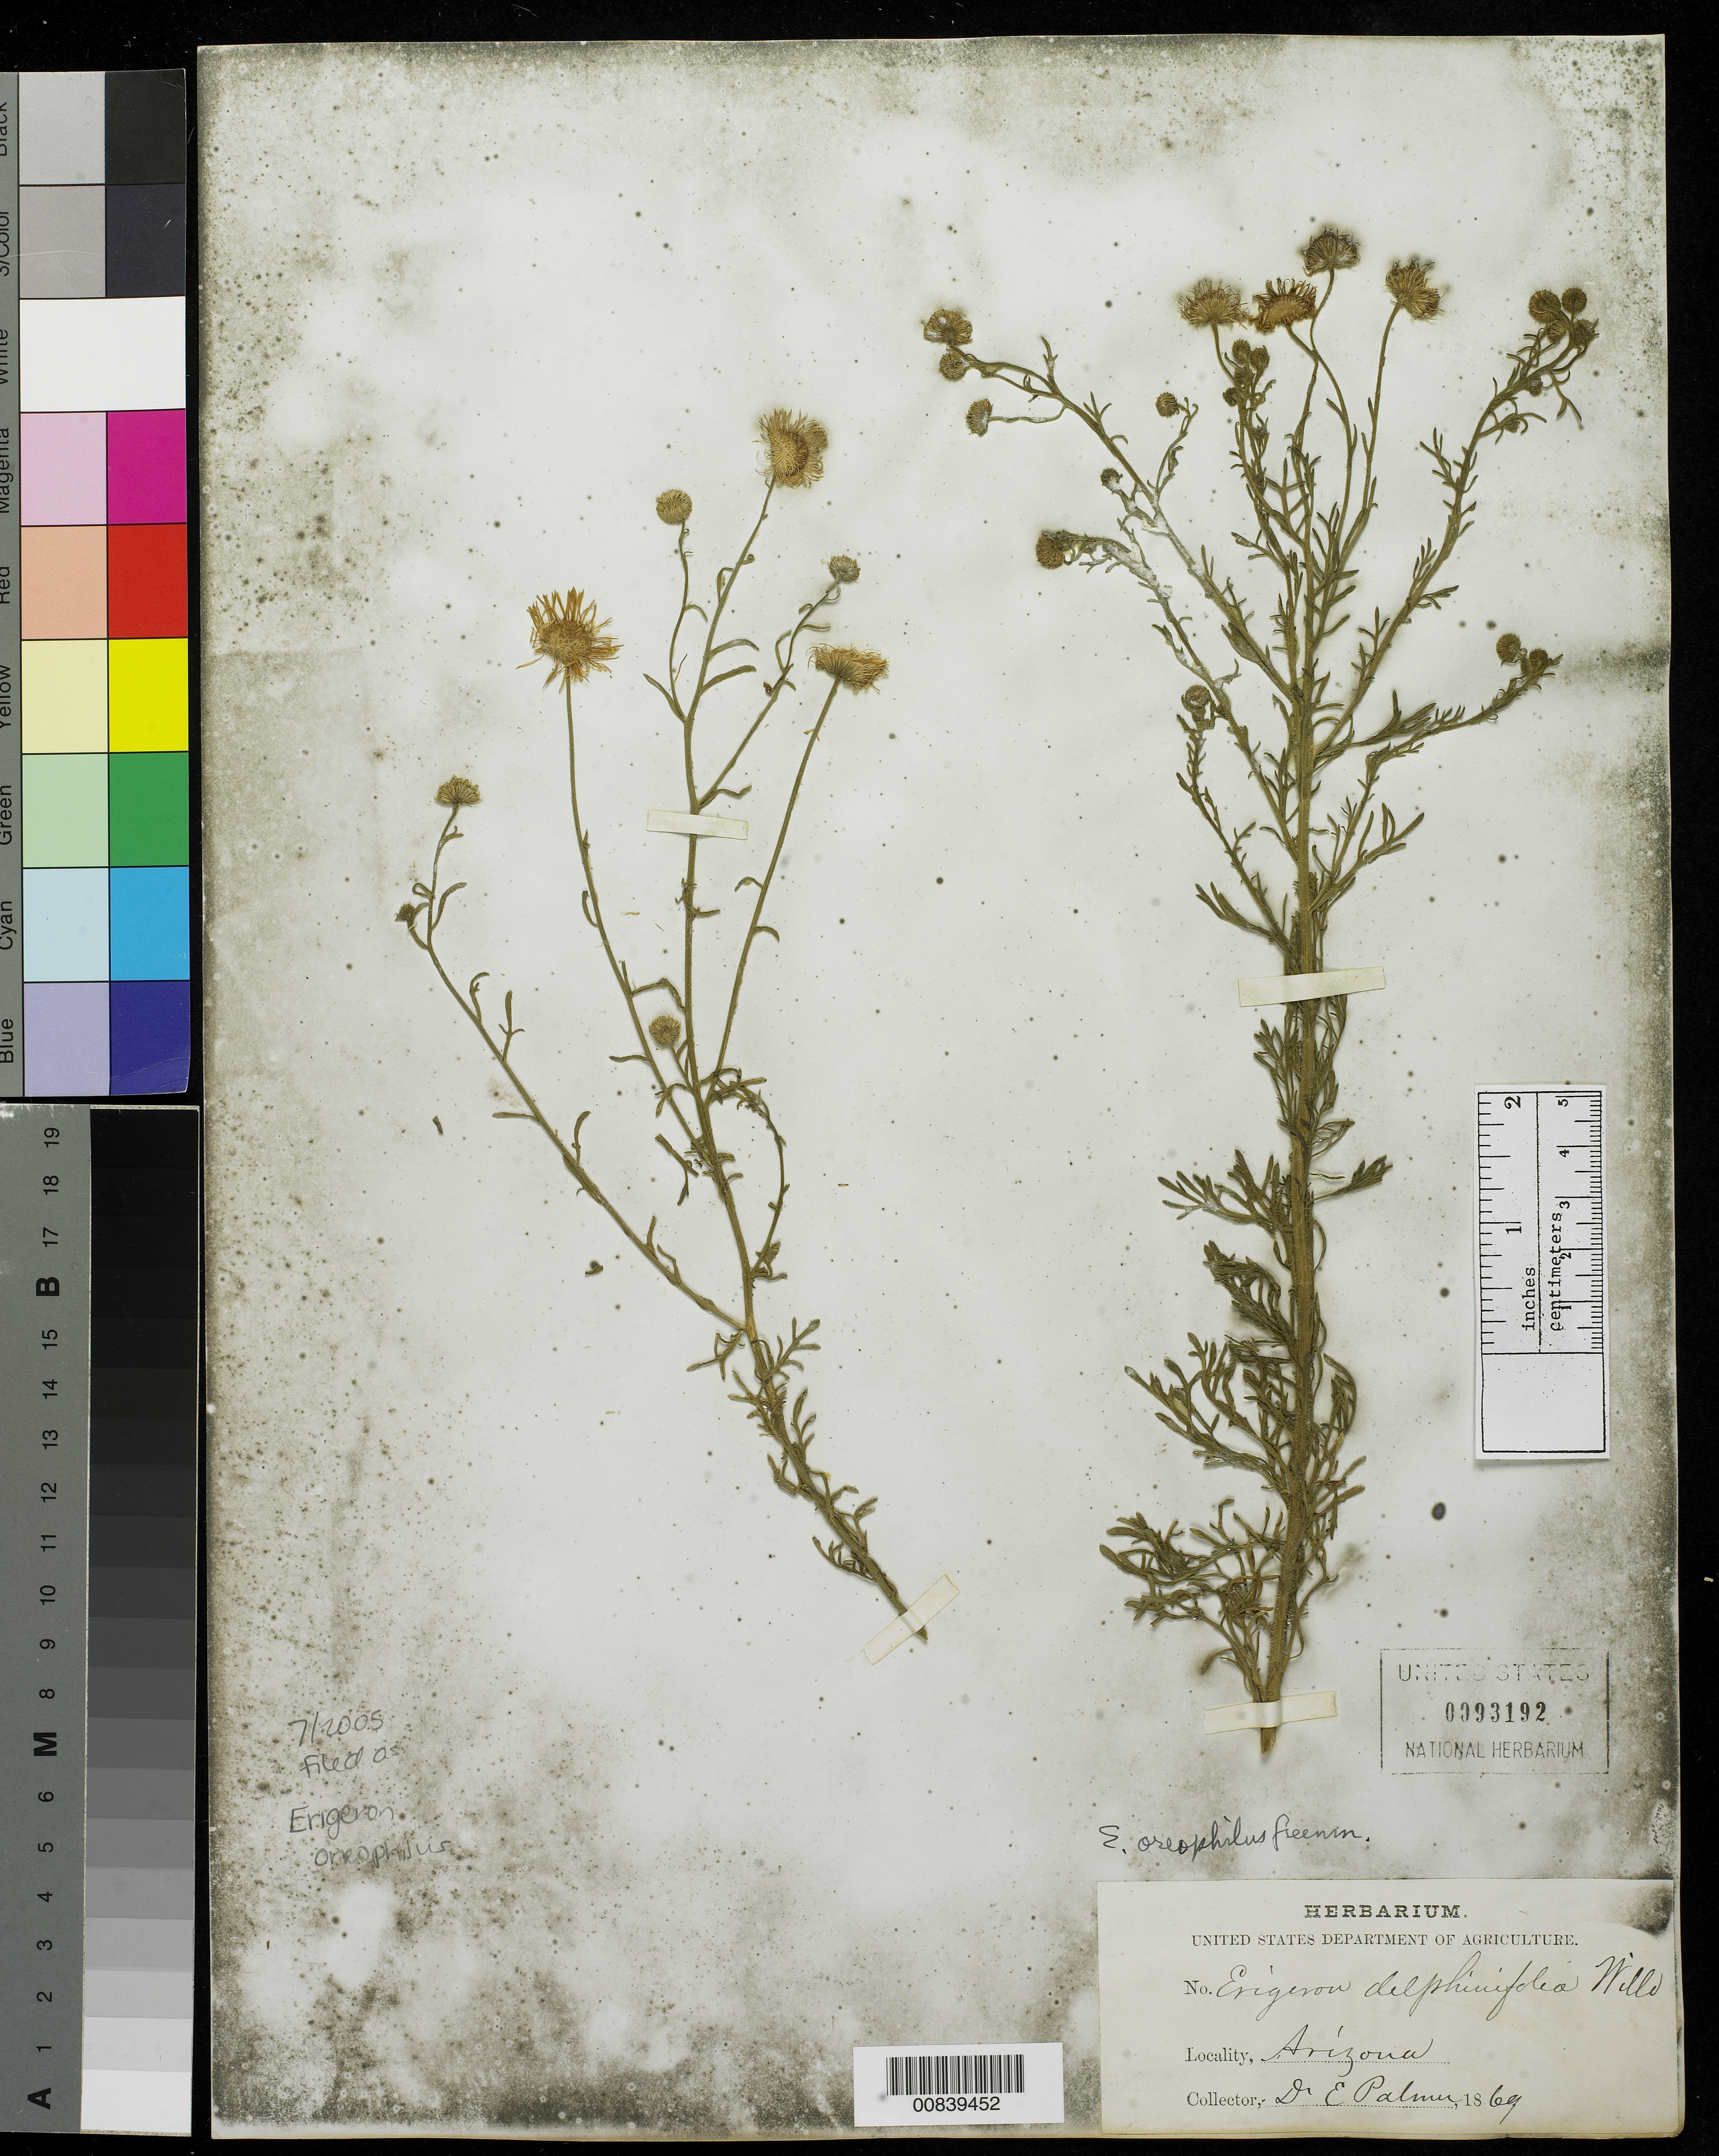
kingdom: Plantae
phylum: Tracheophyta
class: Magnoliopsida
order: Asterales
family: Asteraceae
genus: Erigeron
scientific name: Erigeron oreophilus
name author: Greenm.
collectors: E. Palmer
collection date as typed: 1869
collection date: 1869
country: United States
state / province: Arizona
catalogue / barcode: US 93192